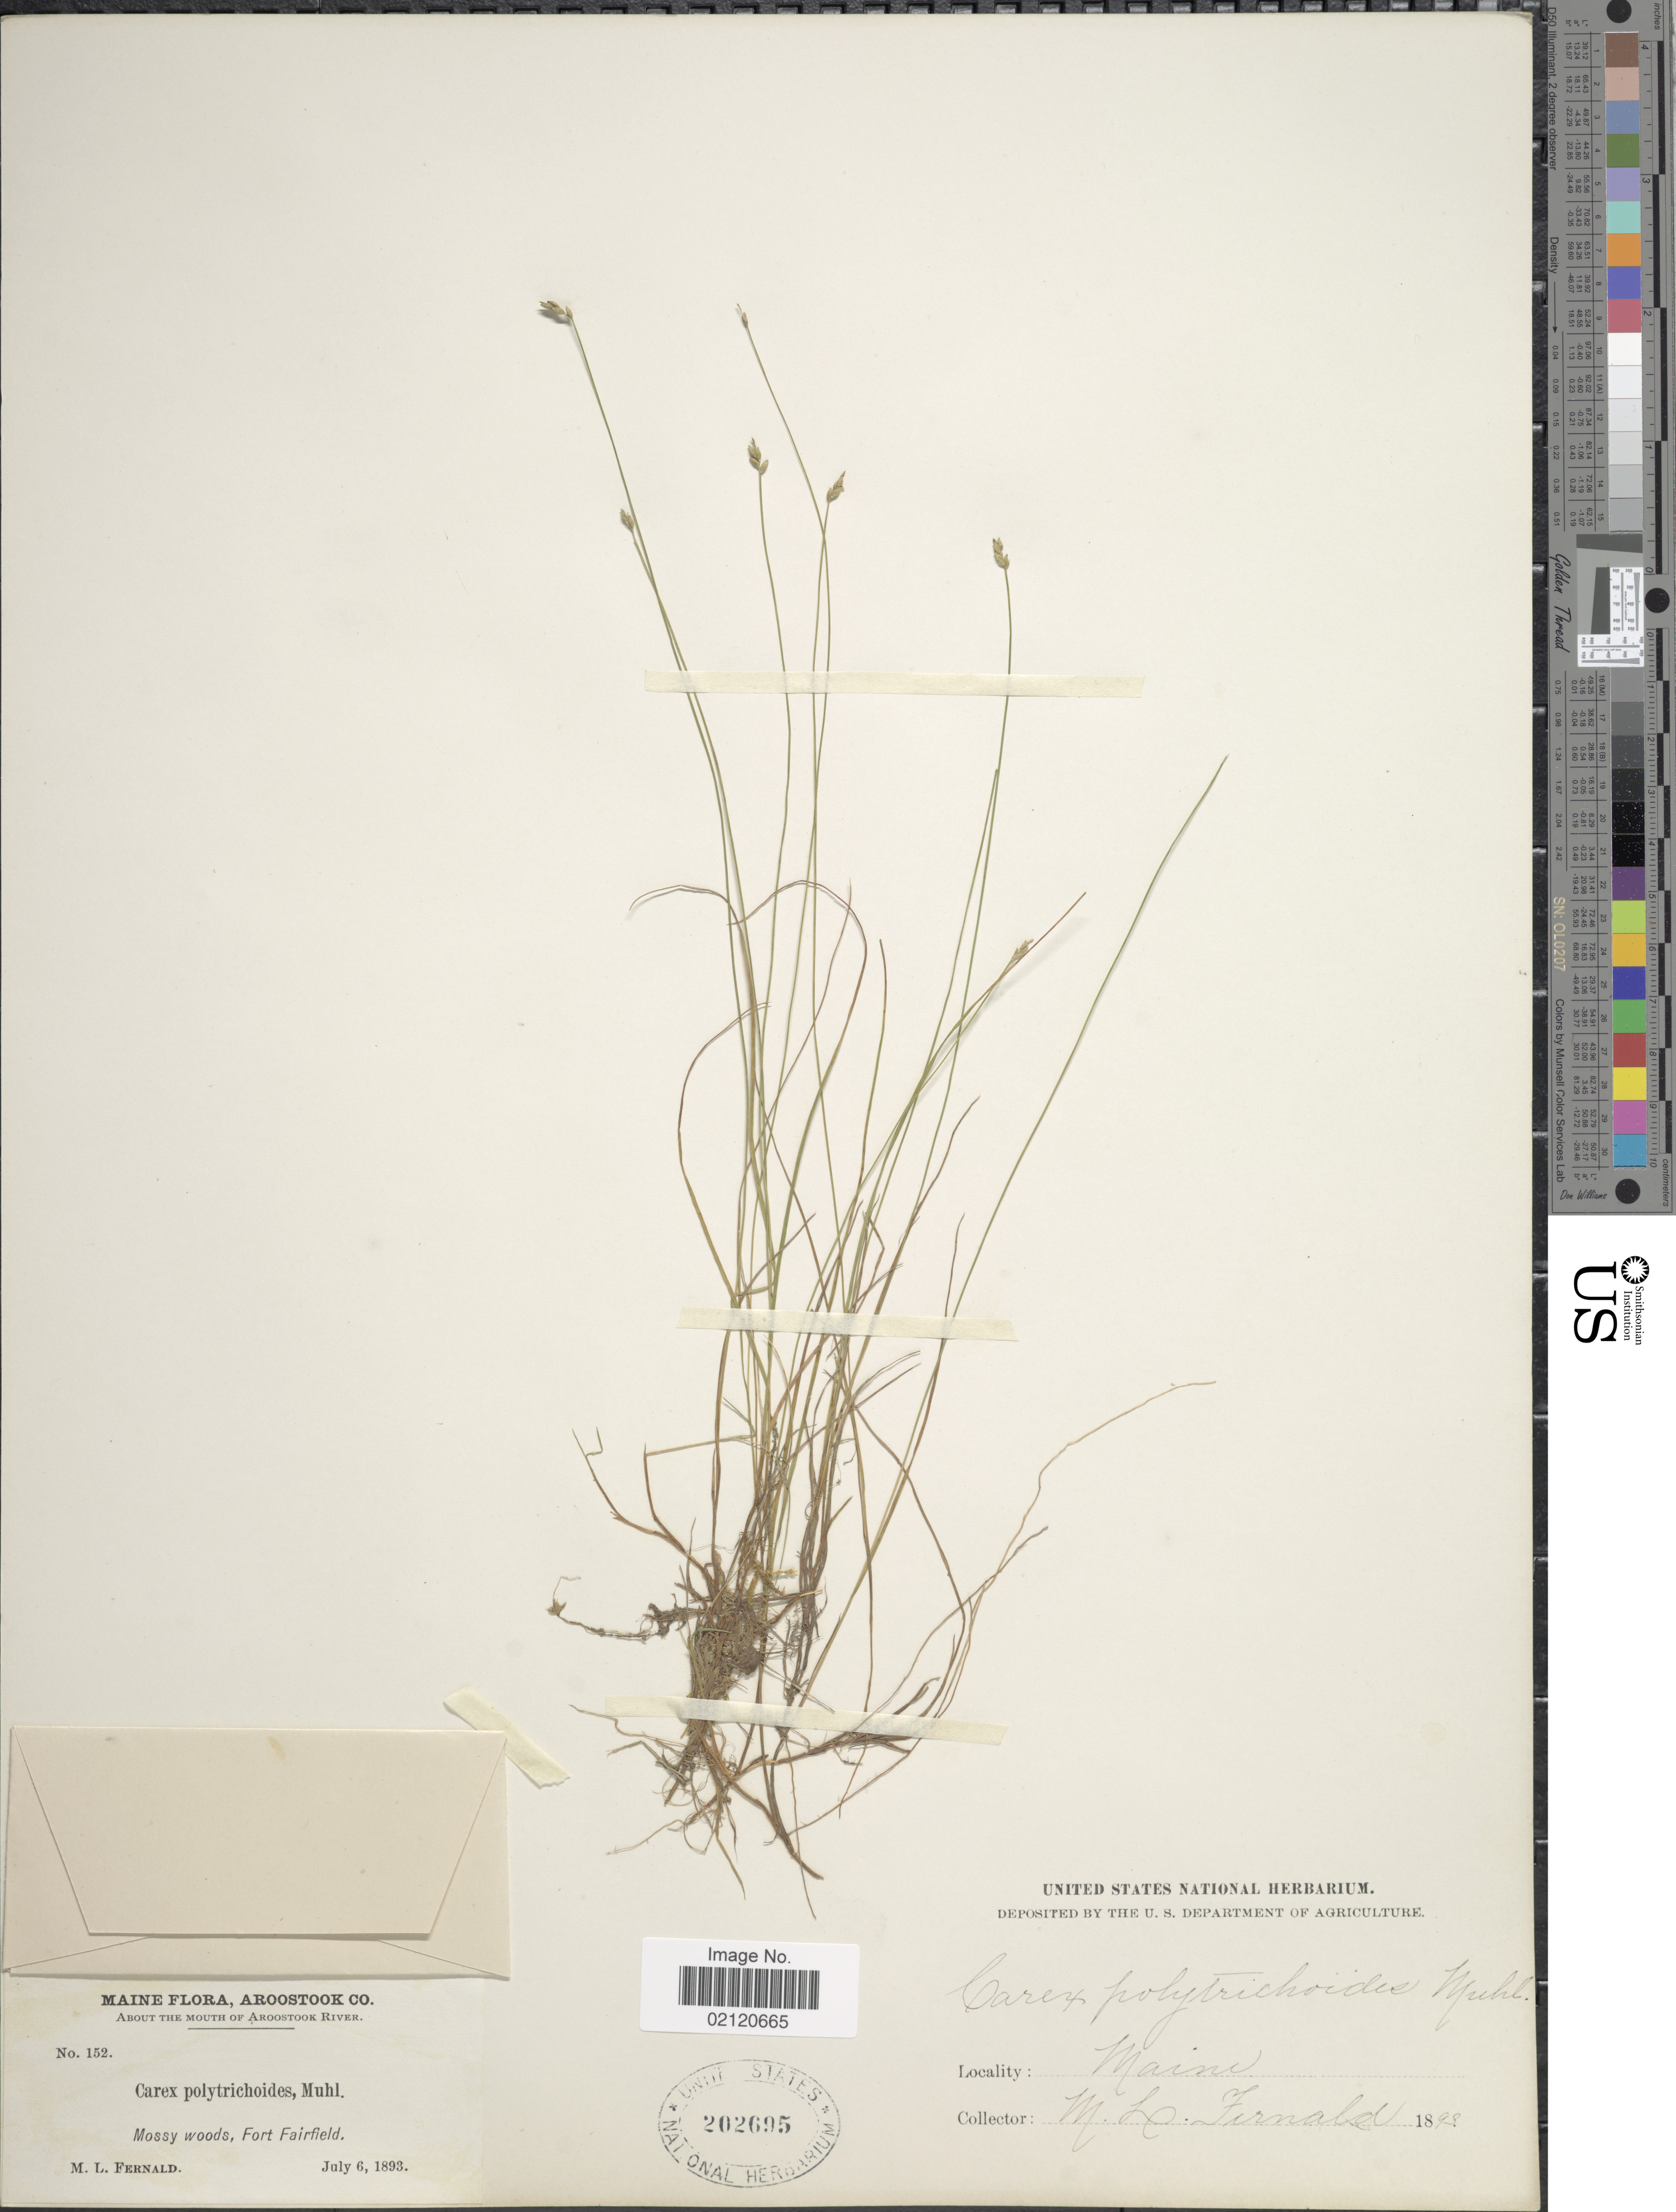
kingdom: Plantae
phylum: Tracheophyta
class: Liliopsida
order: Poales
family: Cyperaceae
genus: Carex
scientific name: Carex leptalea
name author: Wahlenb.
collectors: M. L. Fernald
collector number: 152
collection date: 1893-07-06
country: United States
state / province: Maine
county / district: Aroostook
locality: About the mouth of Aroostook River, Mossy woods, Fort Fairfield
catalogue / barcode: US 202695